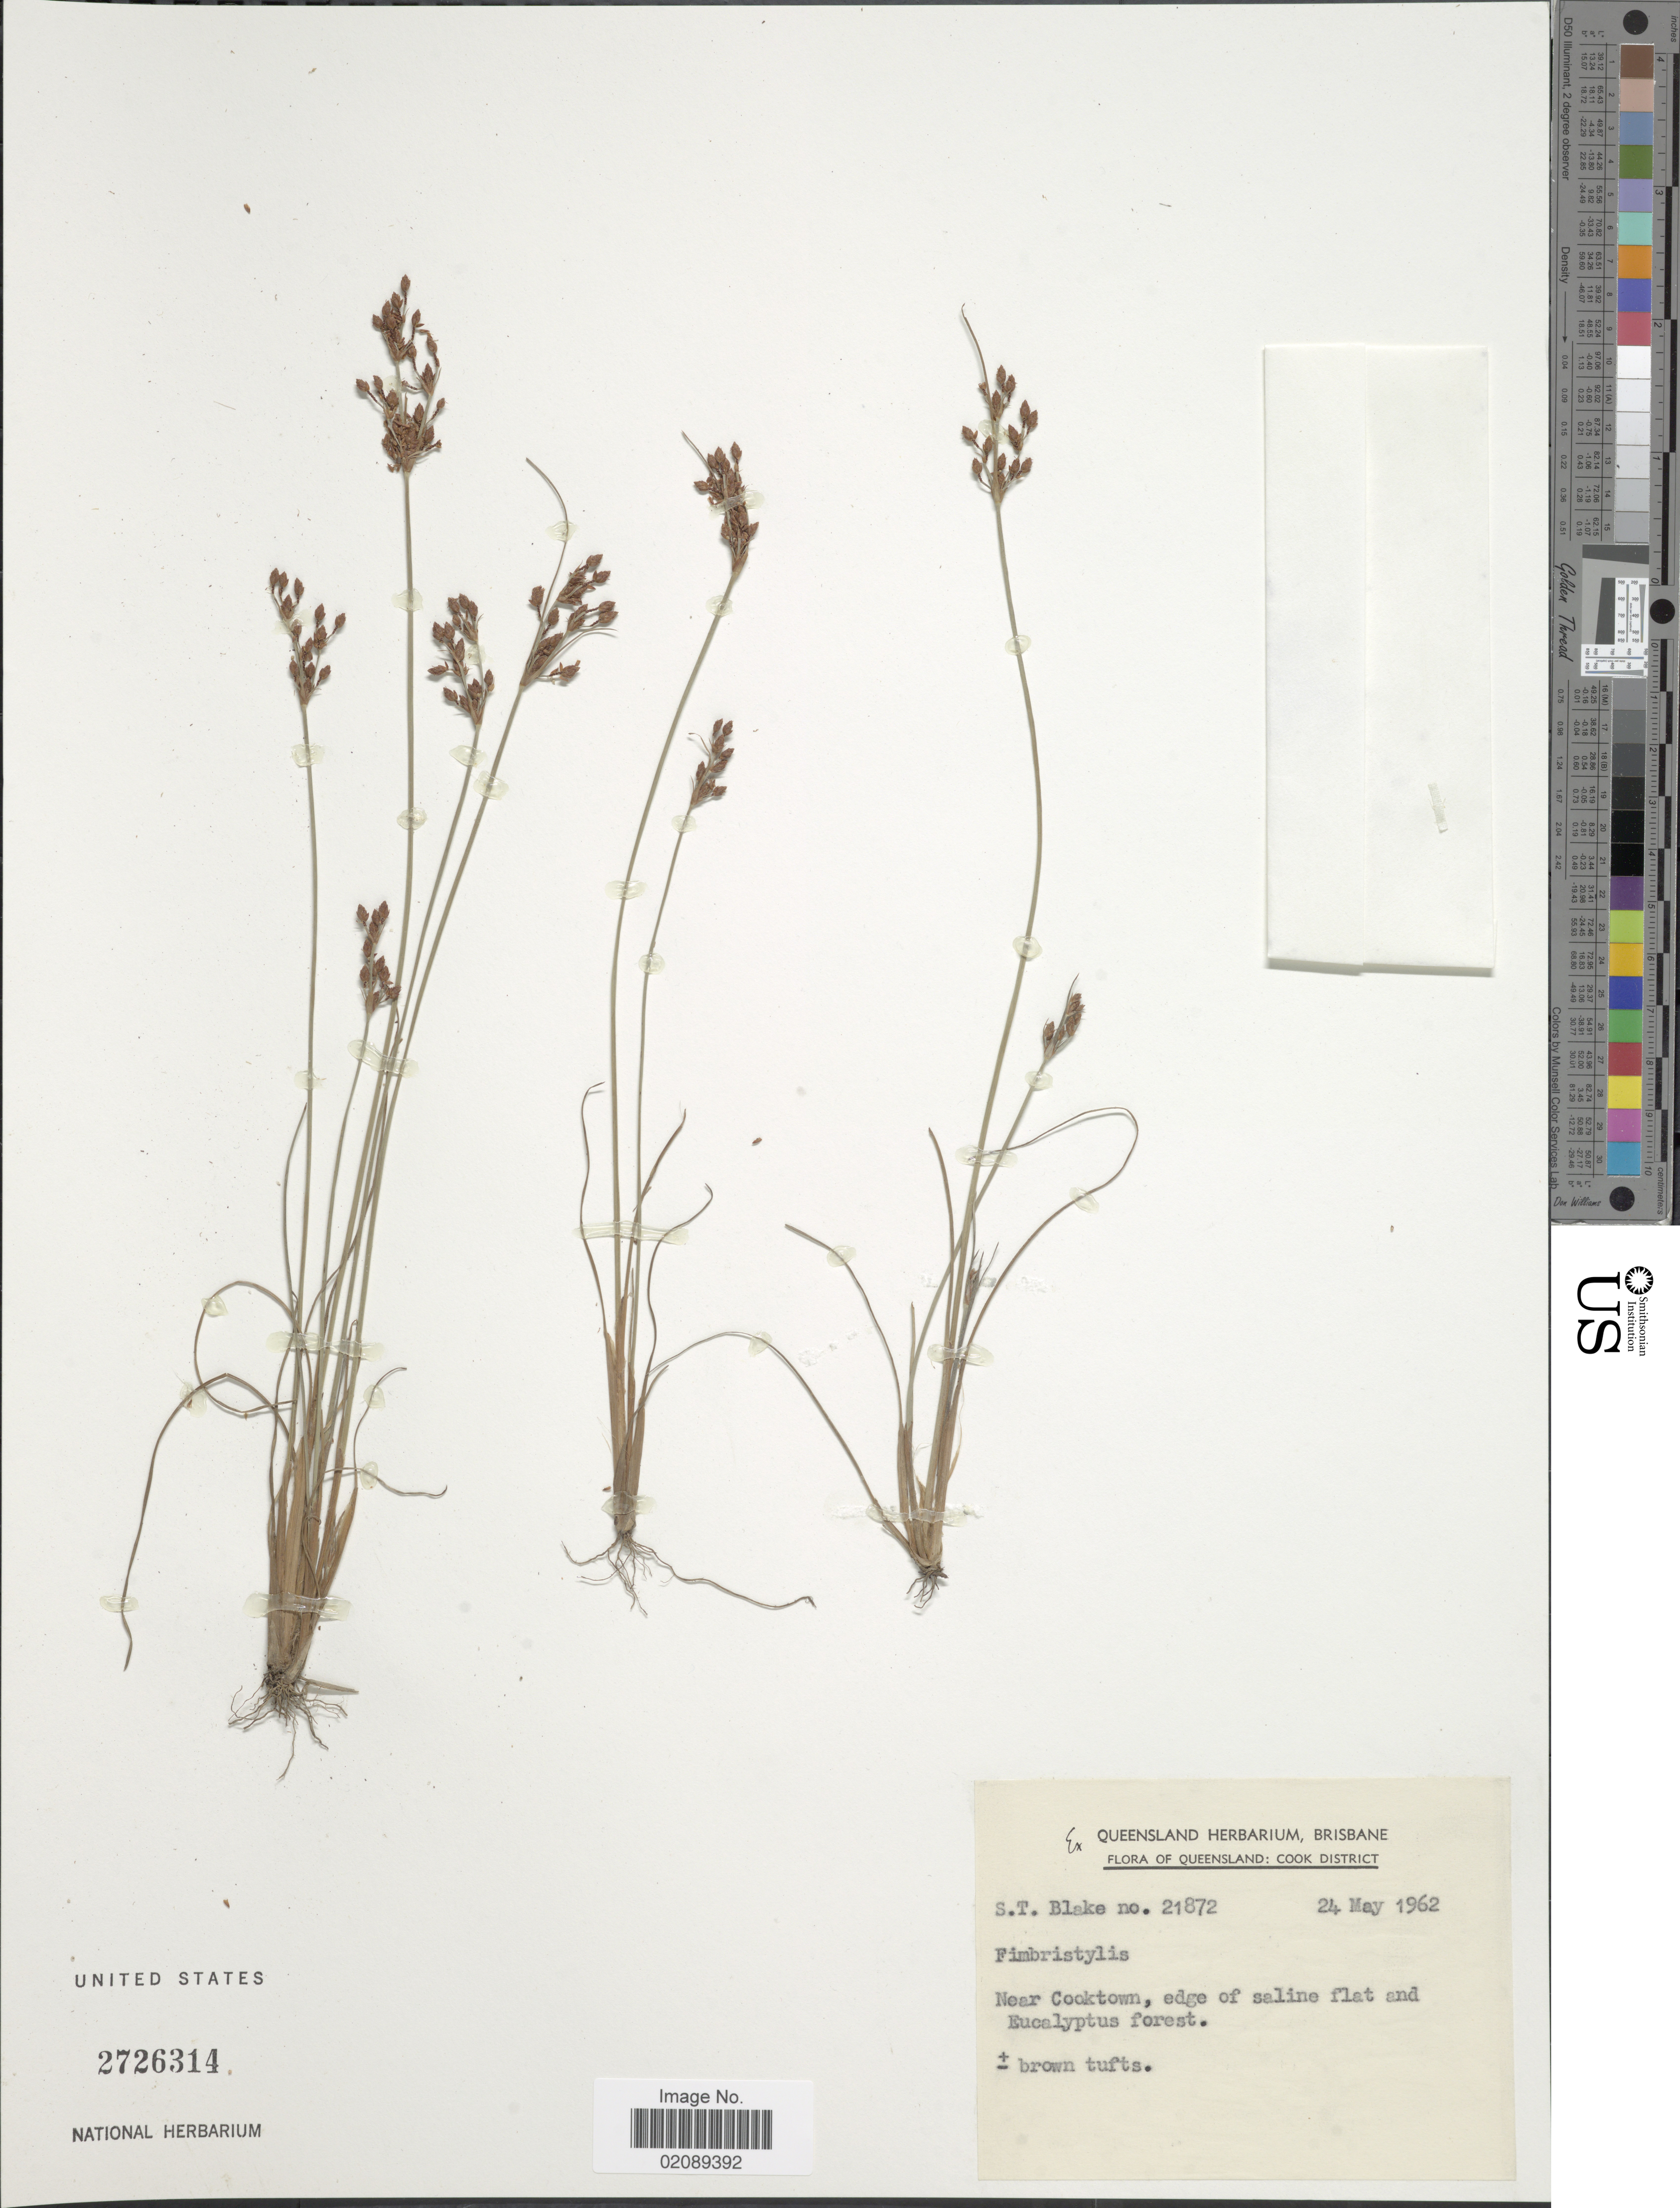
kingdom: Plantae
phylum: Tracheophyta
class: Liliopsida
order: Poales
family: Cyperaceae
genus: Fimbristylis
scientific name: Fimbristylis pubisquama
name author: J. Kern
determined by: Booth, R.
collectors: S. T. Blake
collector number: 21872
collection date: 1962-05-24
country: Australia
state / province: Queensland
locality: Cook District. Near Cooktown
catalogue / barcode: US 2726314